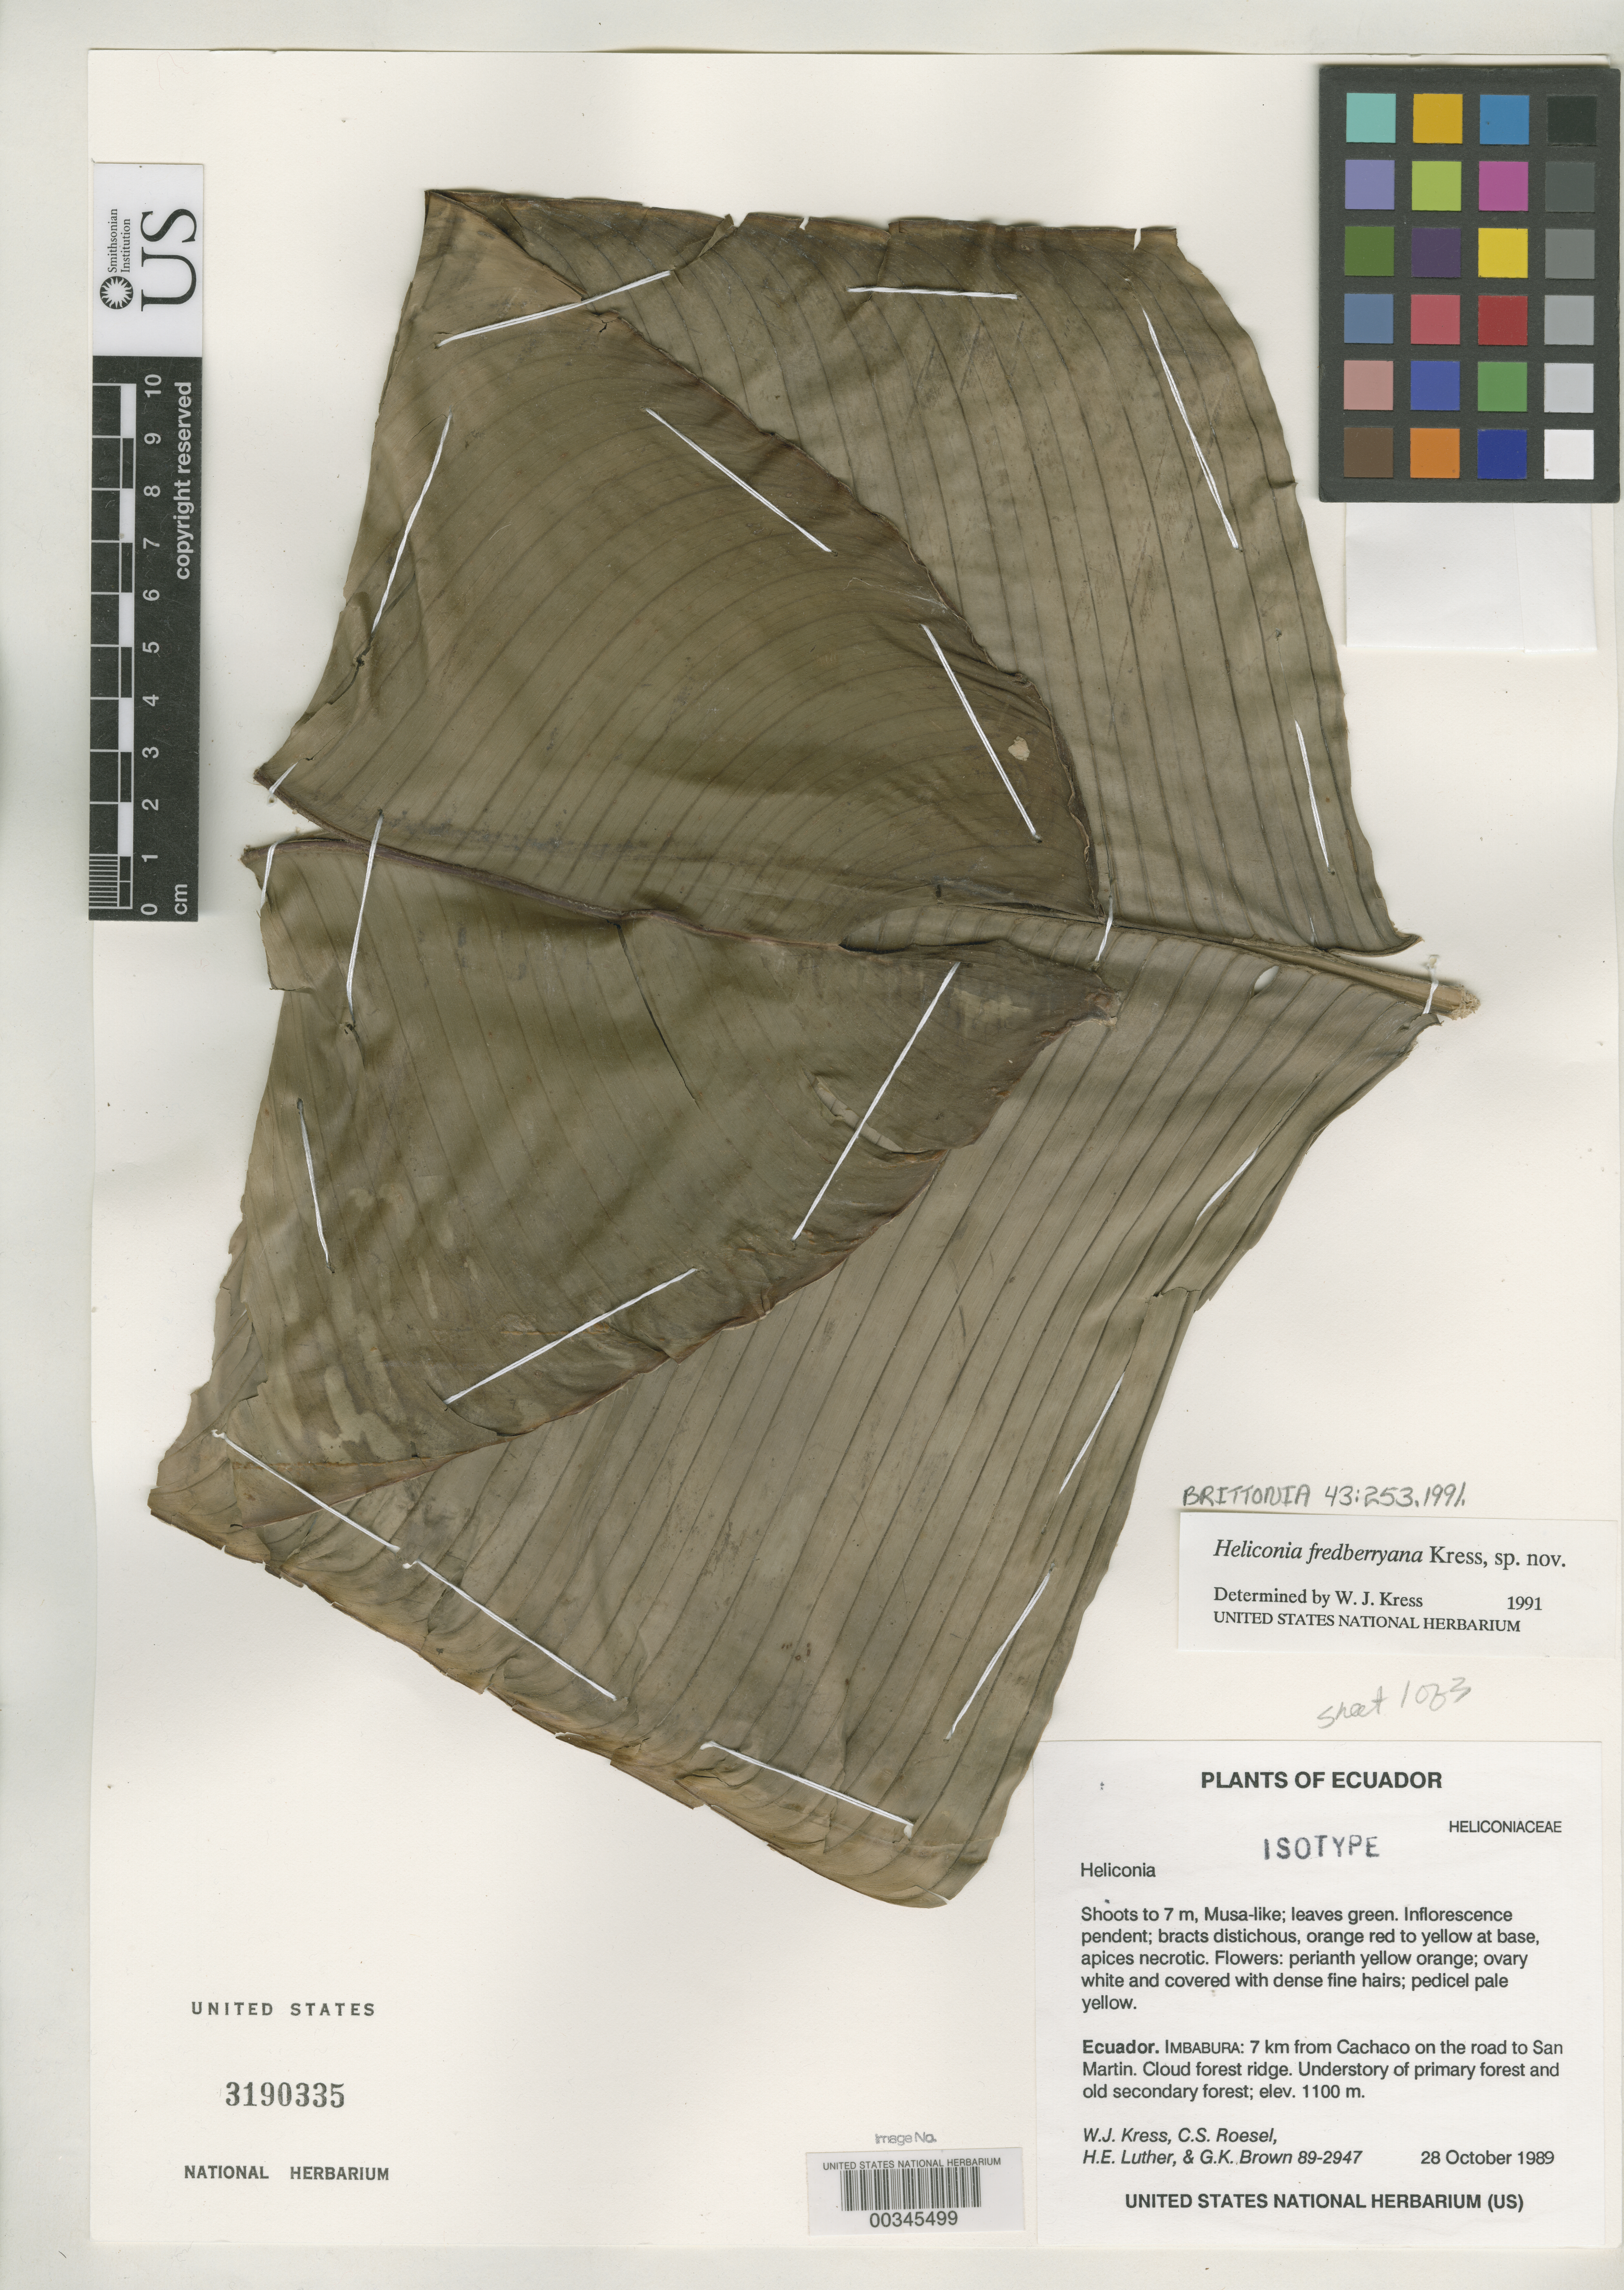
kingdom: Plantae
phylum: Tracheophyta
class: Liliopsida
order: Zingiberales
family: Heliconiaceae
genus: Heliconia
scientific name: Heliconia fredberryana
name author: W.J. Kress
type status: Isotype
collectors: W. J. Kress, C. S. Roesel, Harry E. Luther & G. K. Brown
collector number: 89-2947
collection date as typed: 28 Oct 1989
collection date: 1989-10-28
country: Ecuador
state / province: Imbabura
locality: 7 km from Cachaco on road to San Martin.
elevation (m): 1100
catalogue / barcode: US 3190335